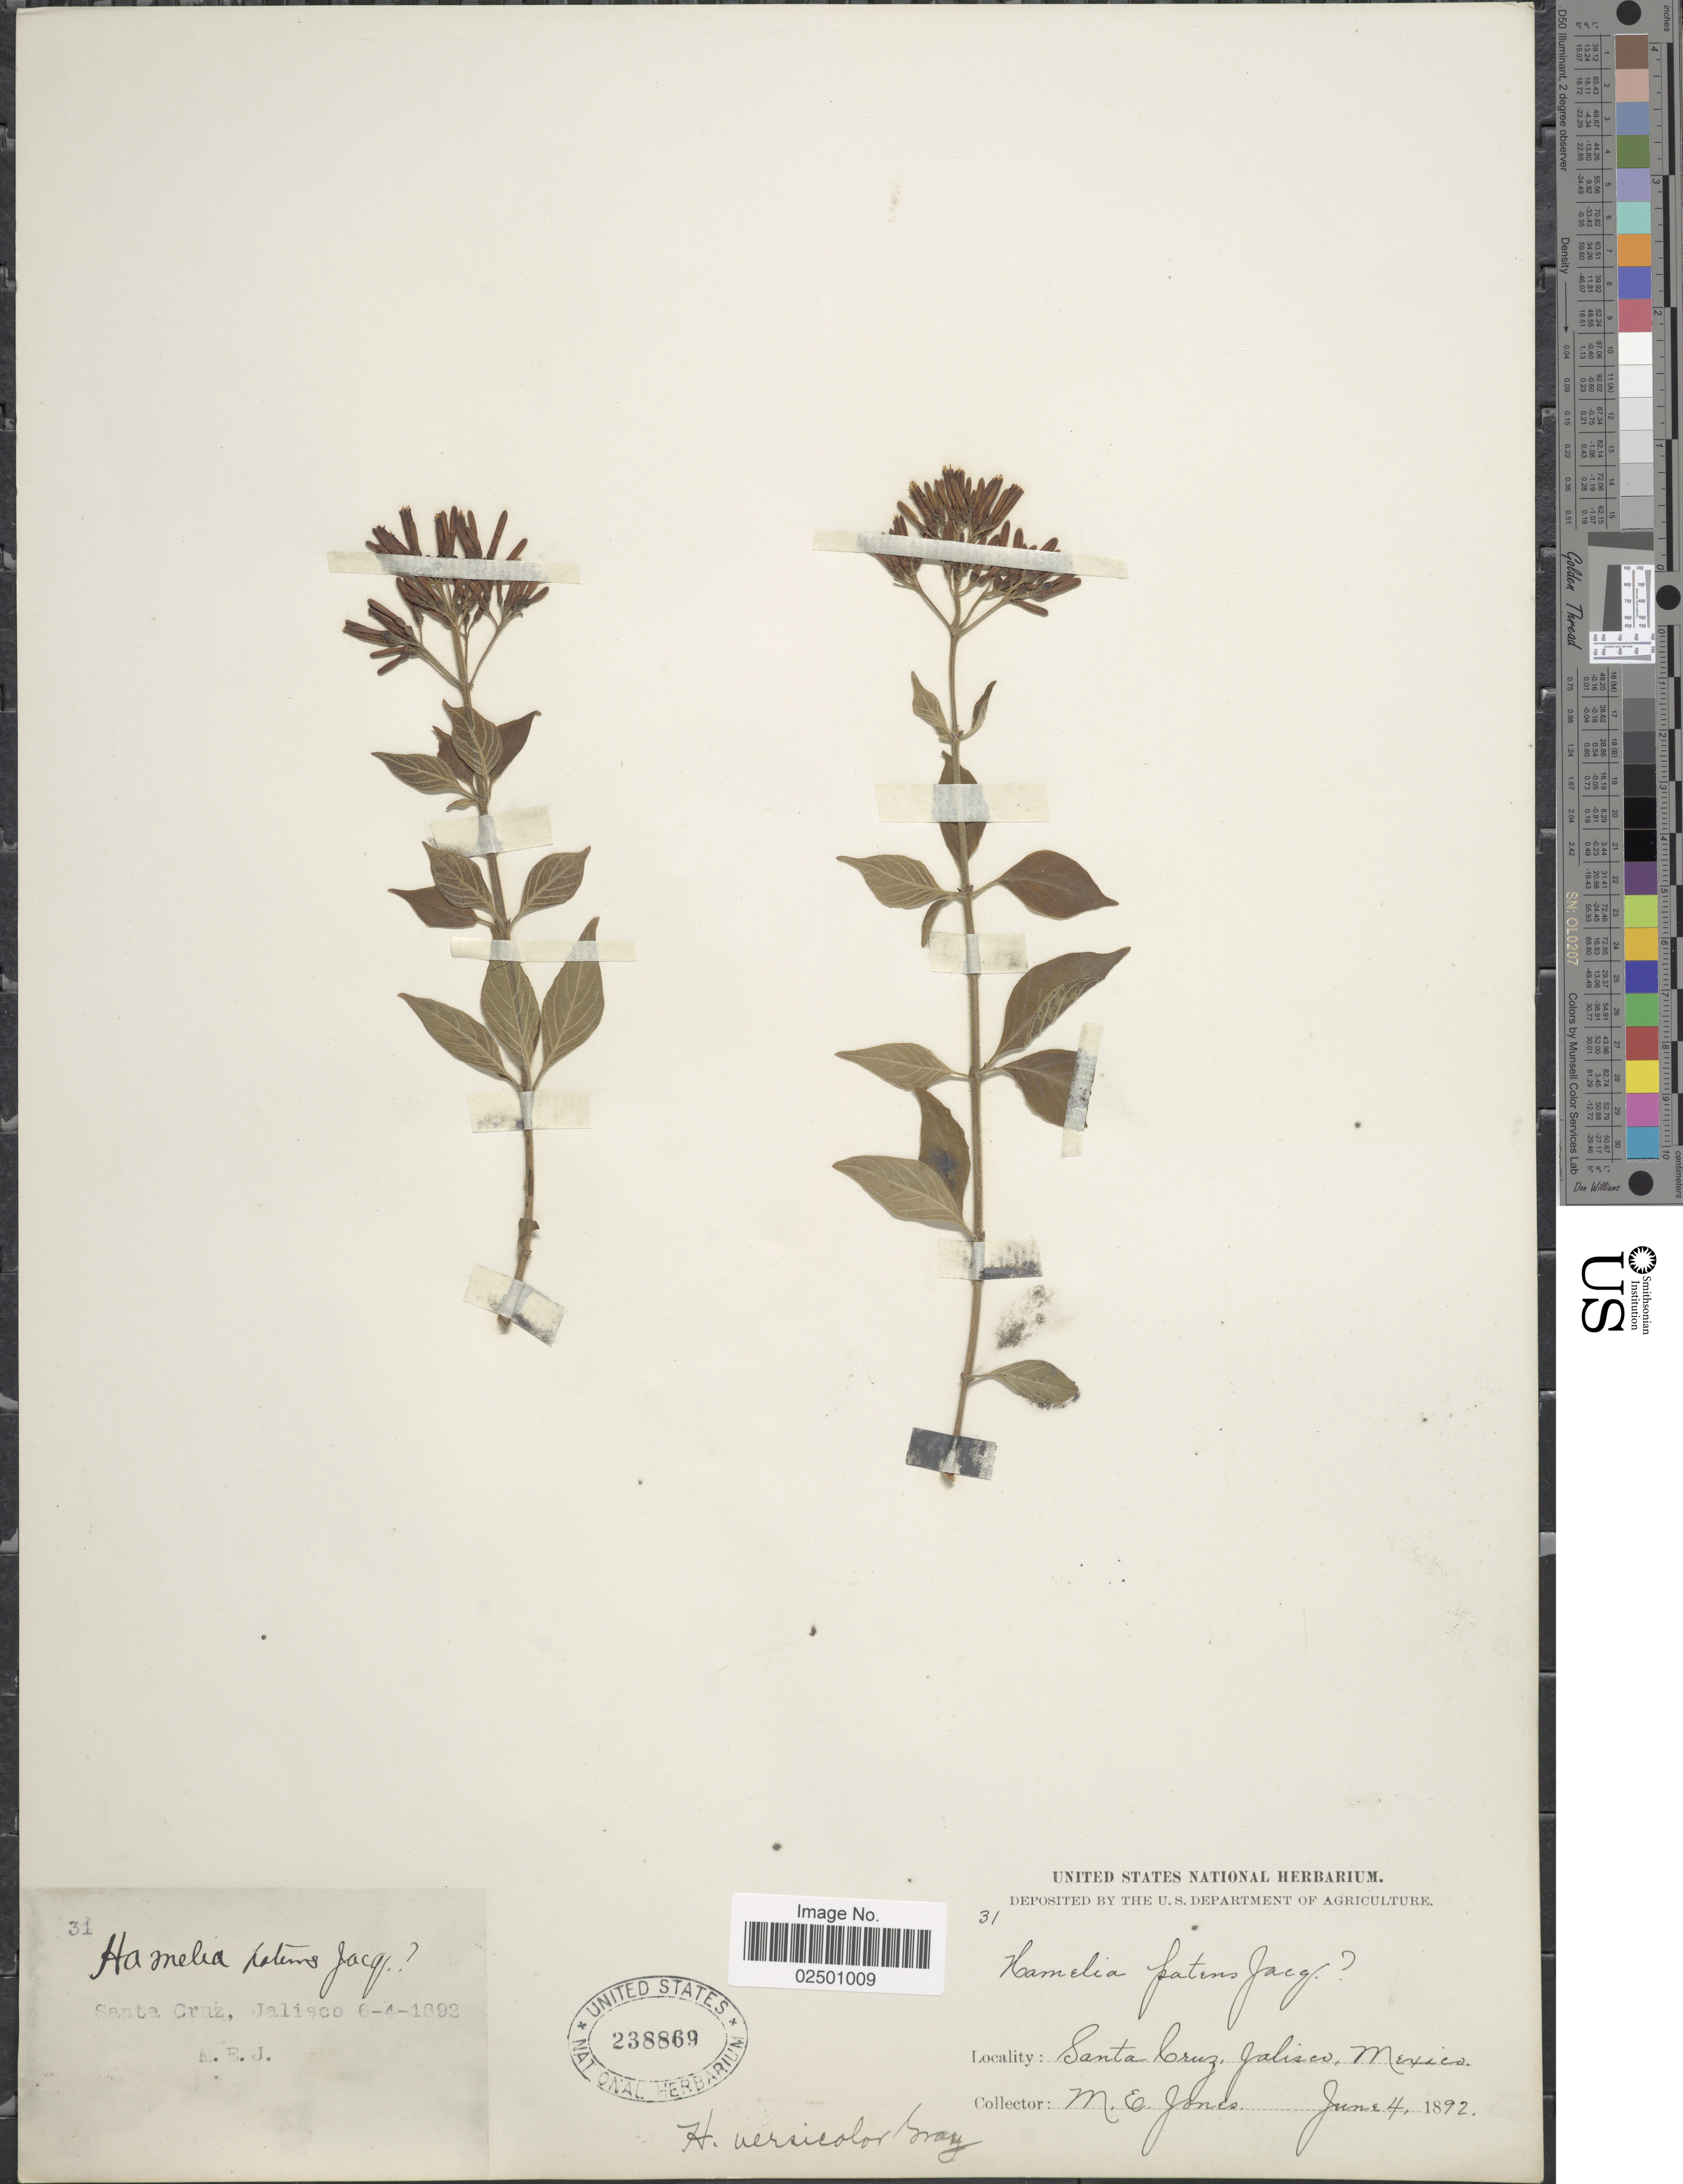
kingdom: Plantae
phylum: Tracheophyta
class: Magnoliopsida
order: Gentianales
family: Rubiaceae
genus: Hamelia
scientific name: Hamelia versicolor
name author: A. Gray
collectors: M. E. Jones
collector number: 31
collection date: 1892-06-04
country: Mexico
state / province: Jalisco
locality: Santa Cruz, Jalisco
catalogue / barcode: US 238869